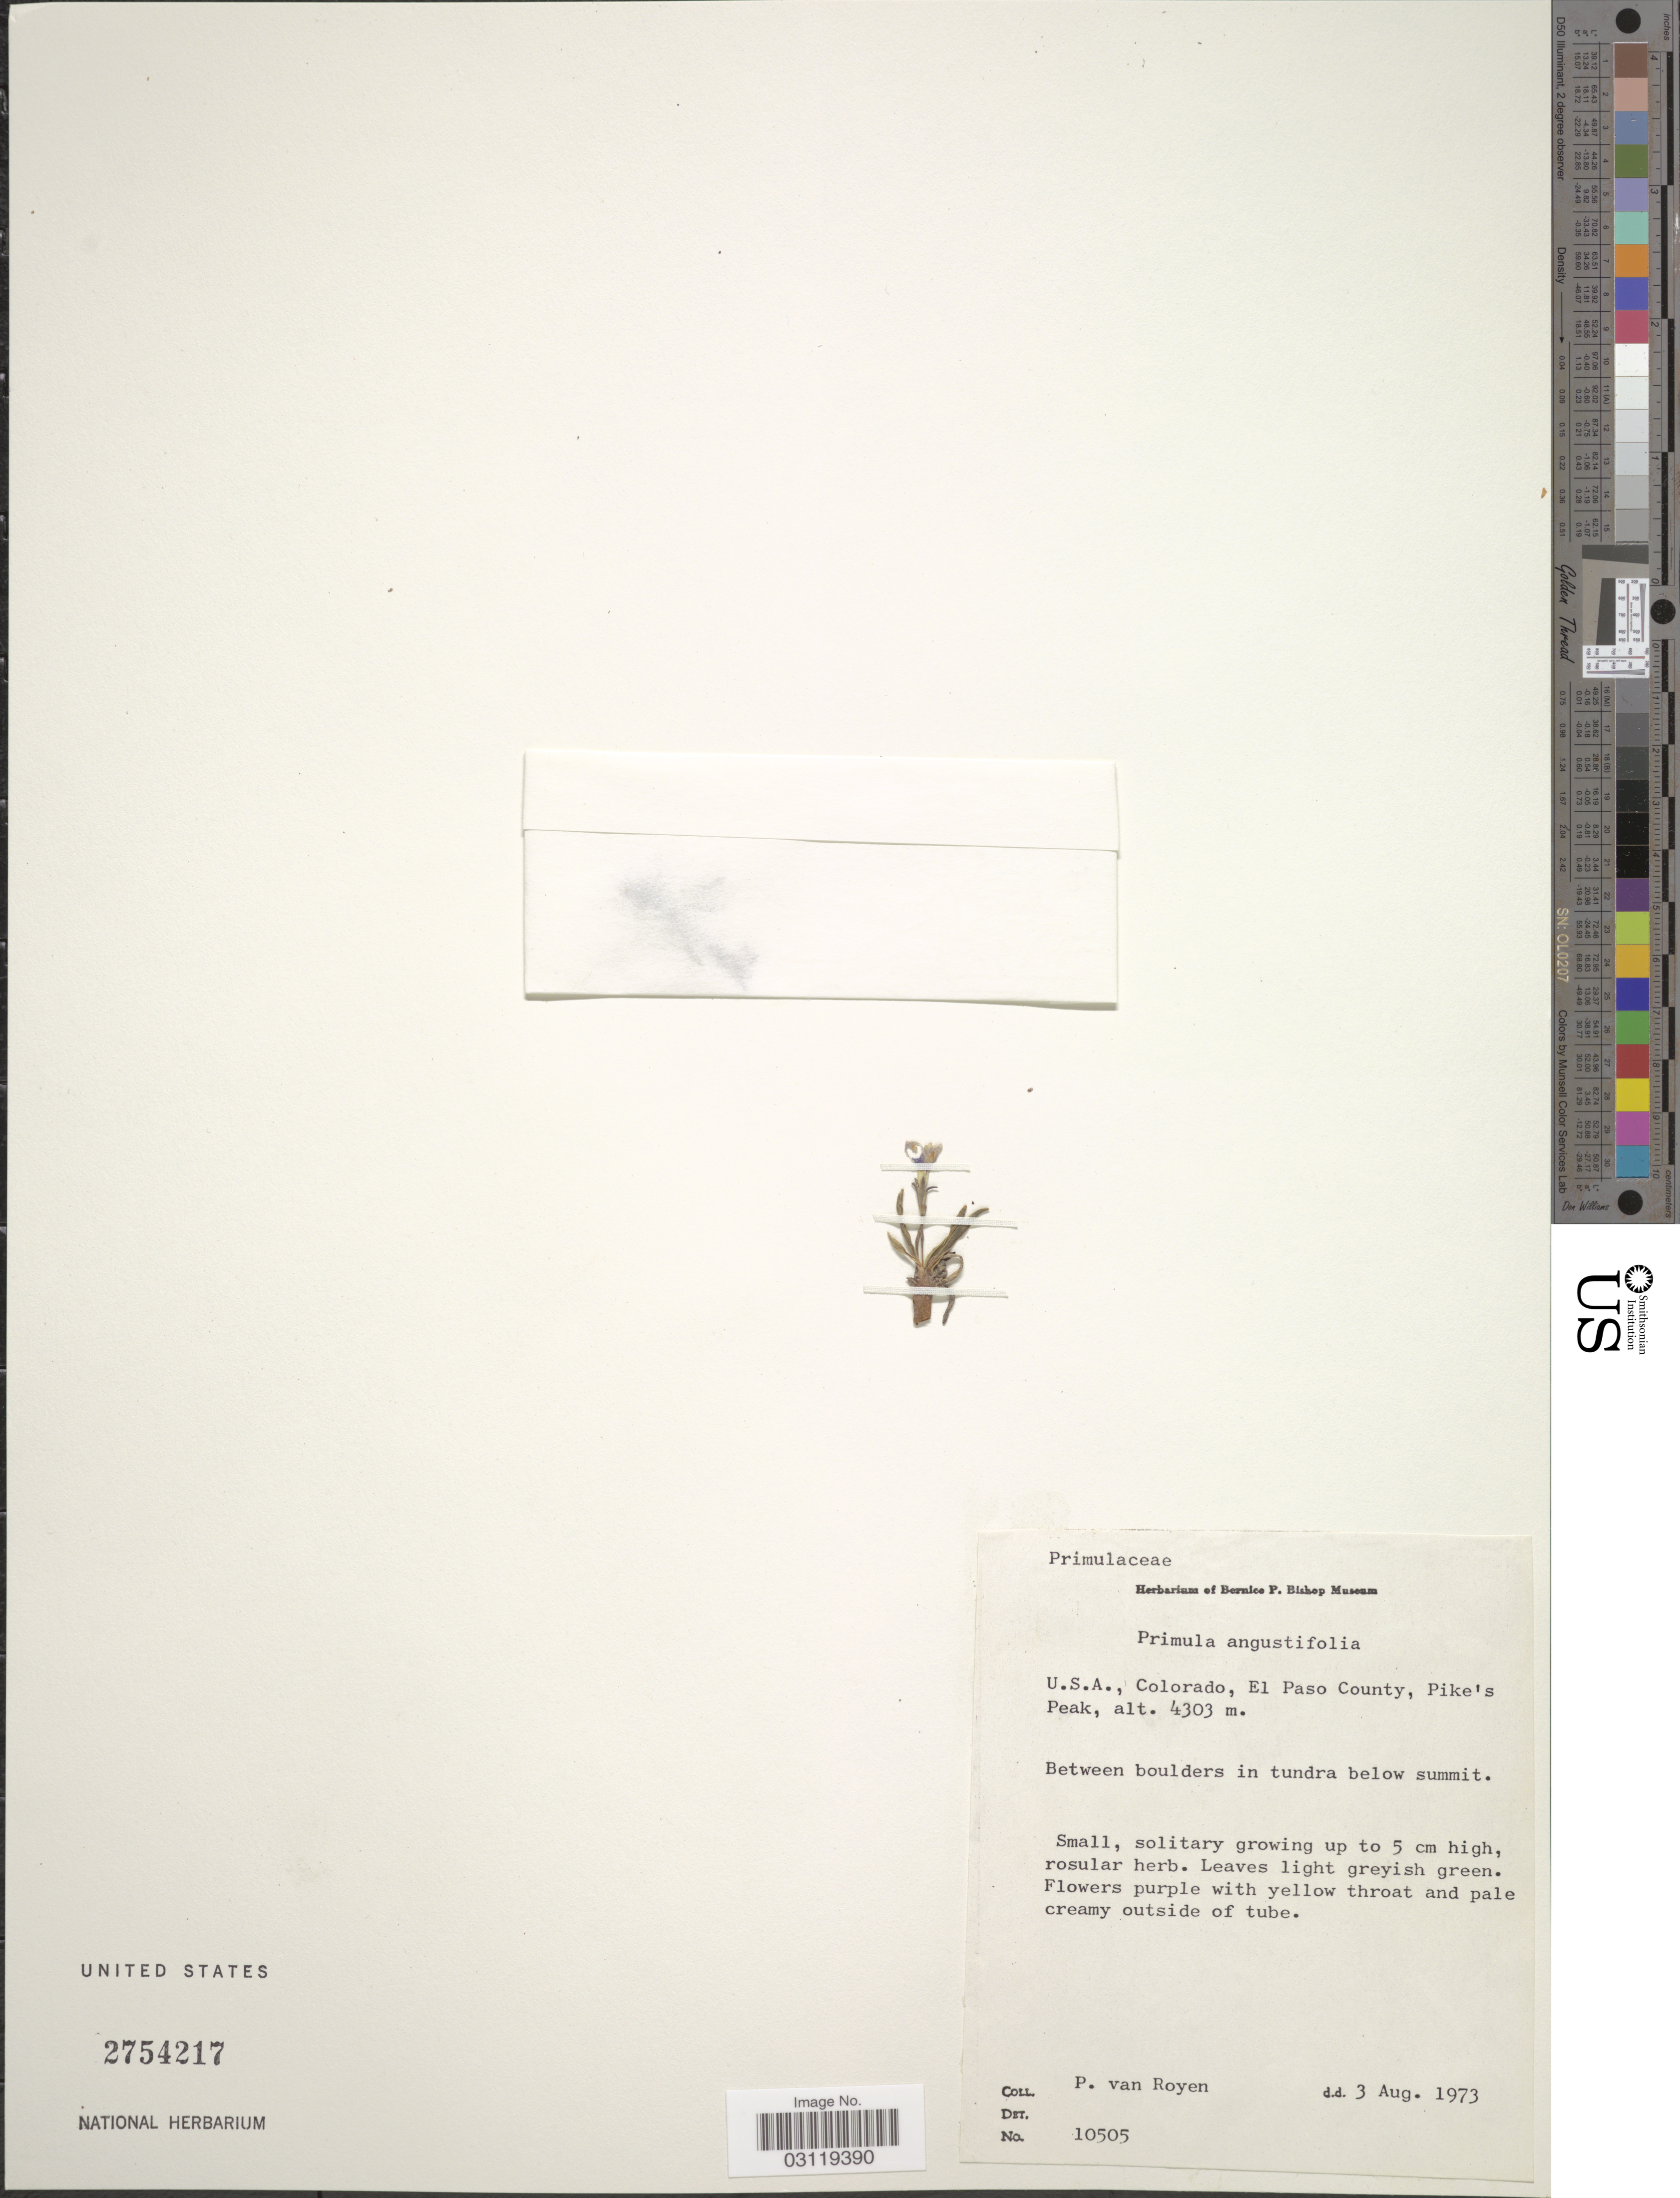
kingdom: Plantae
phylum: Tracheophyta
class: Magnoliopsida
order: Ericales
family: Primulaceae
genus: Primula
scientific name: Primula angustifolia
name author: Torr.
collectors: P. van Royen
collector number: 10505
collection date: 1973-08-03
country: United States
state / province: Colorado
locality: El Paso County, Pike's Peak.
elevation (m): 4303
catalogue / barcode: US 2754217